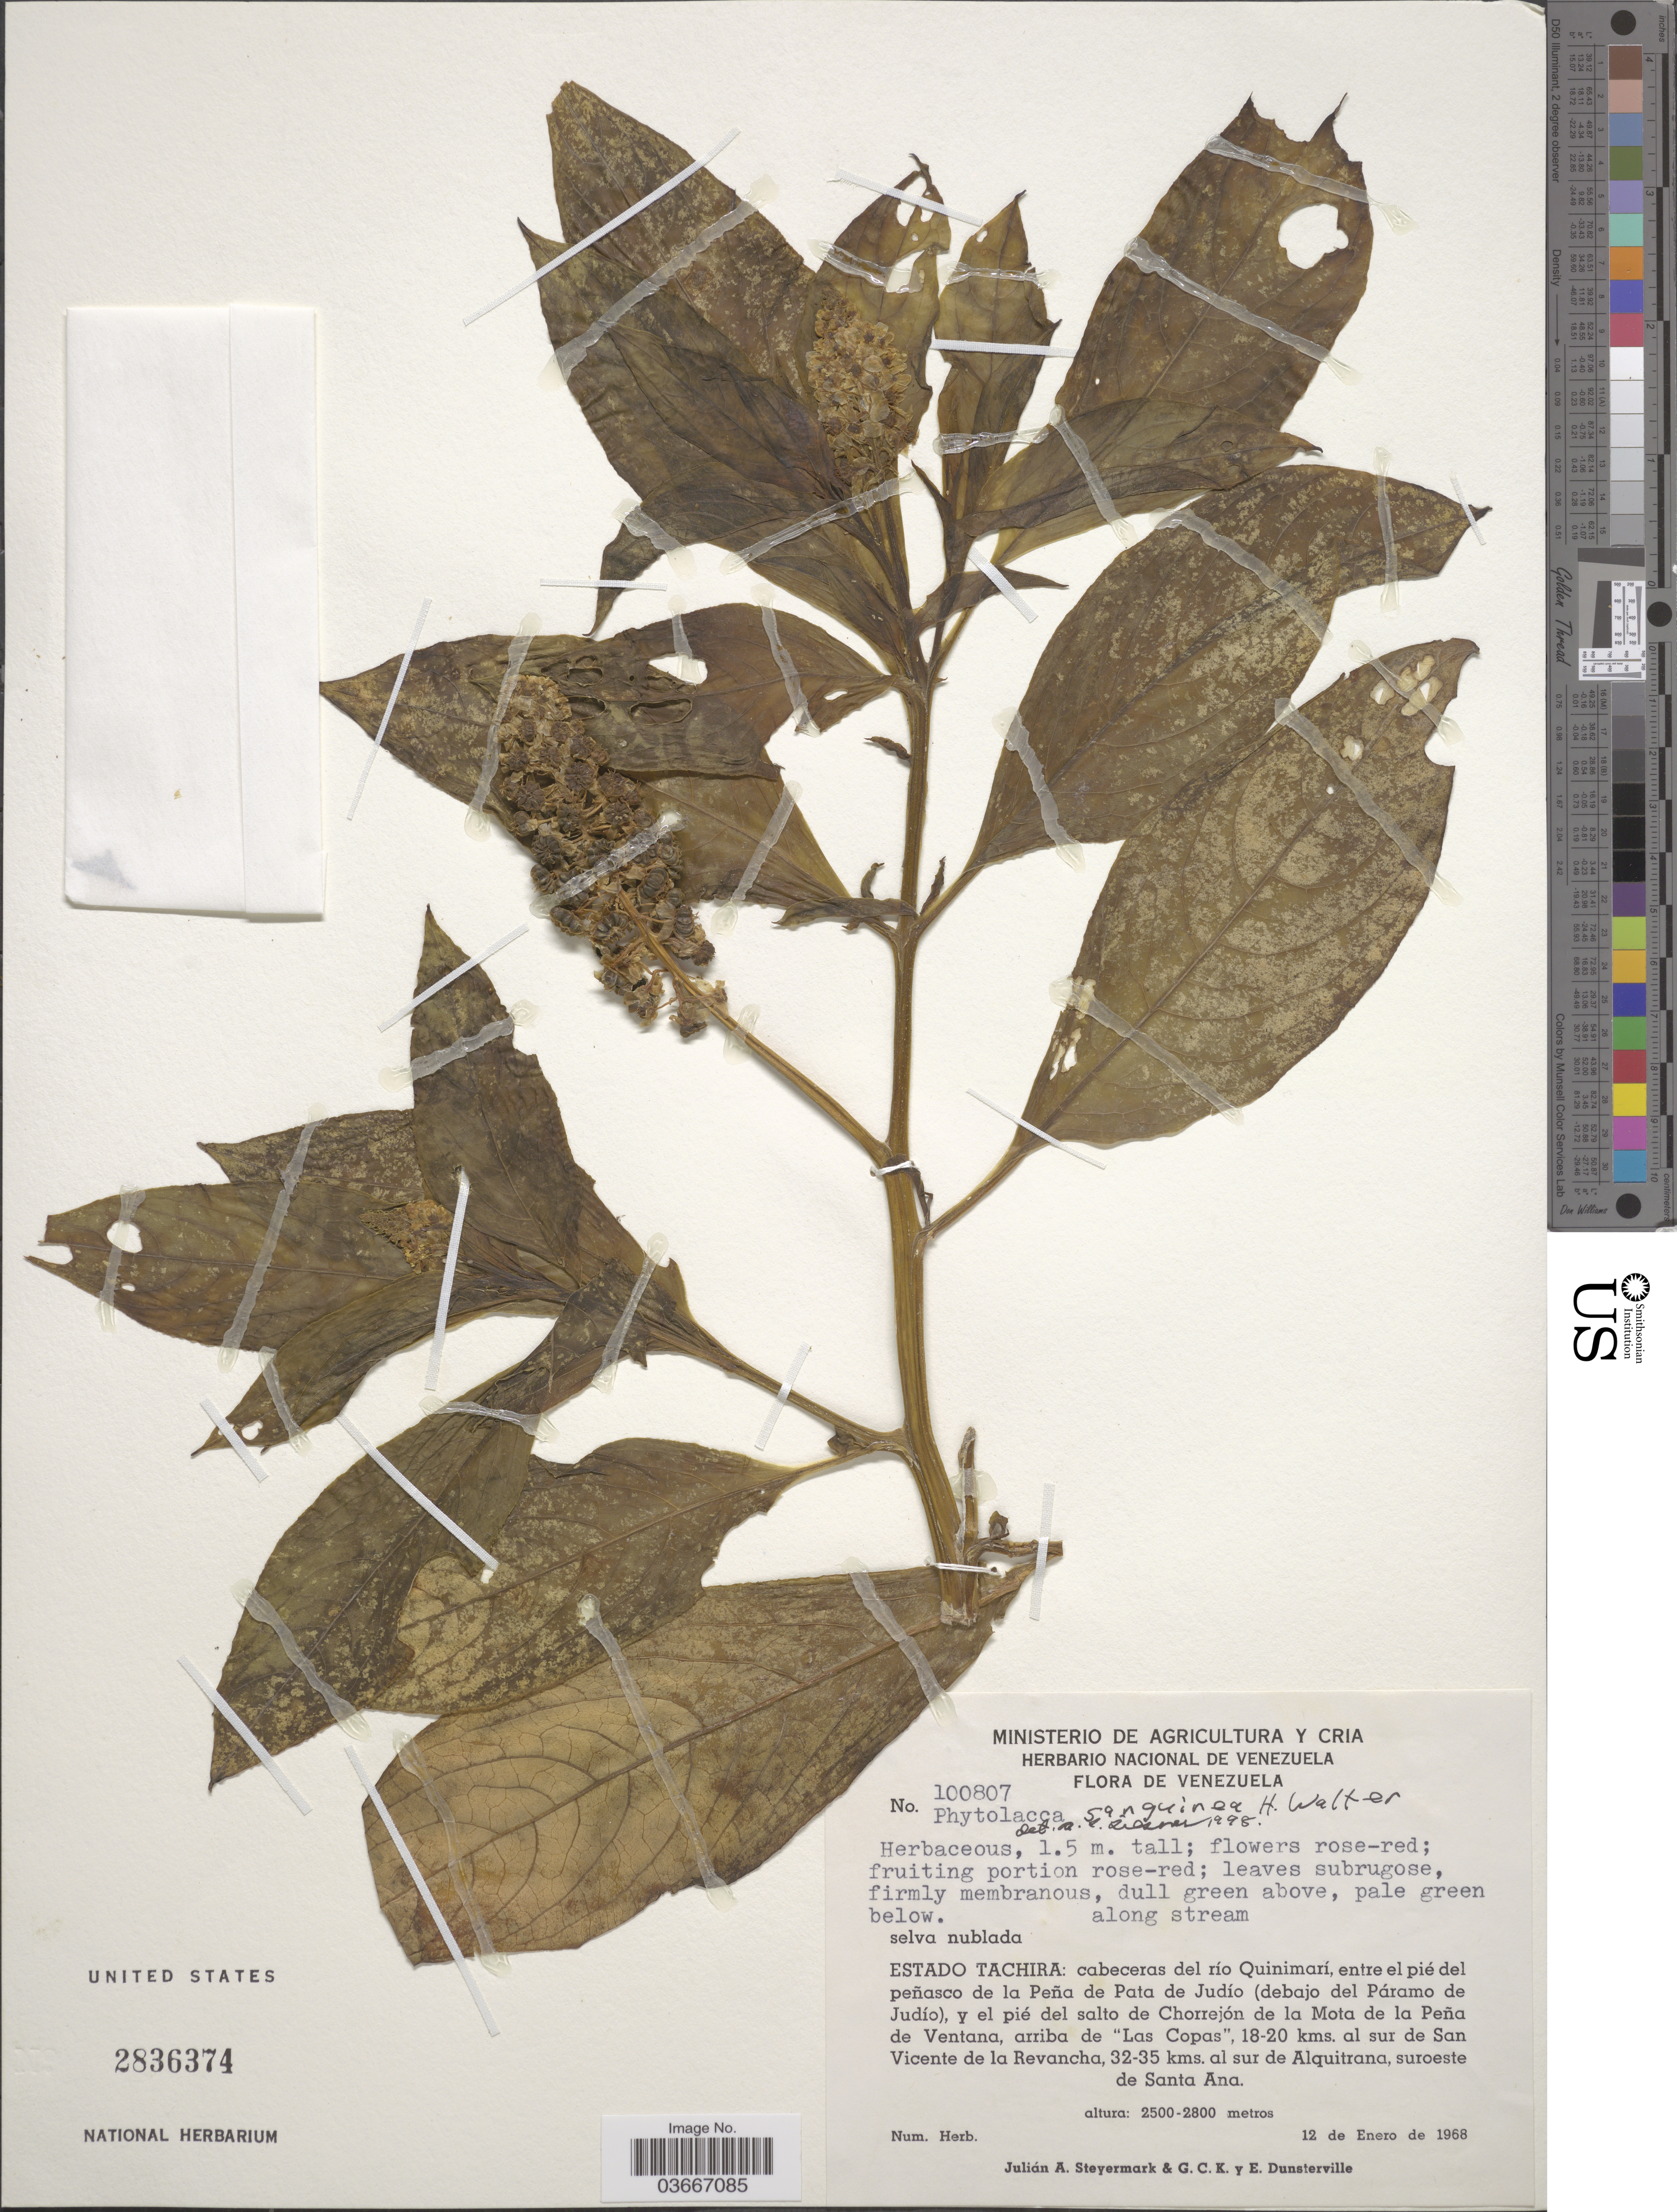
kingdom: Plantae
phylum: Tracheophyta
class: Magnoliopsida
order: Caryophyllales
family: Phytolaccaceae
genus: Phytolacca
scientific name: Phytolacca sanguinea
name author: H. Walter in Engl.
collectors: J. Steyermark, G. C. K. Dunsterville & E. Dunsterville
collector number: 100807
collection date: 1968-01-12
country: Venezuela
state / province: Tachira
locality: Cabeceras del río Quinimarí, entre el pié del peñasco de la Peña de Pata de Judío (debajo del Páramo de Judío), y el pié del salto de Chorrejón de la Mota de la Peña de Ventana, arriba de "Las Copas", 18-20 kms. al sur de San Vicente de la Revancha, 32-35 kms. al sur de Alquitrana, suroeste de Santa Ana.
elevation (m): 2500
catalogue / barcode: US 2836374